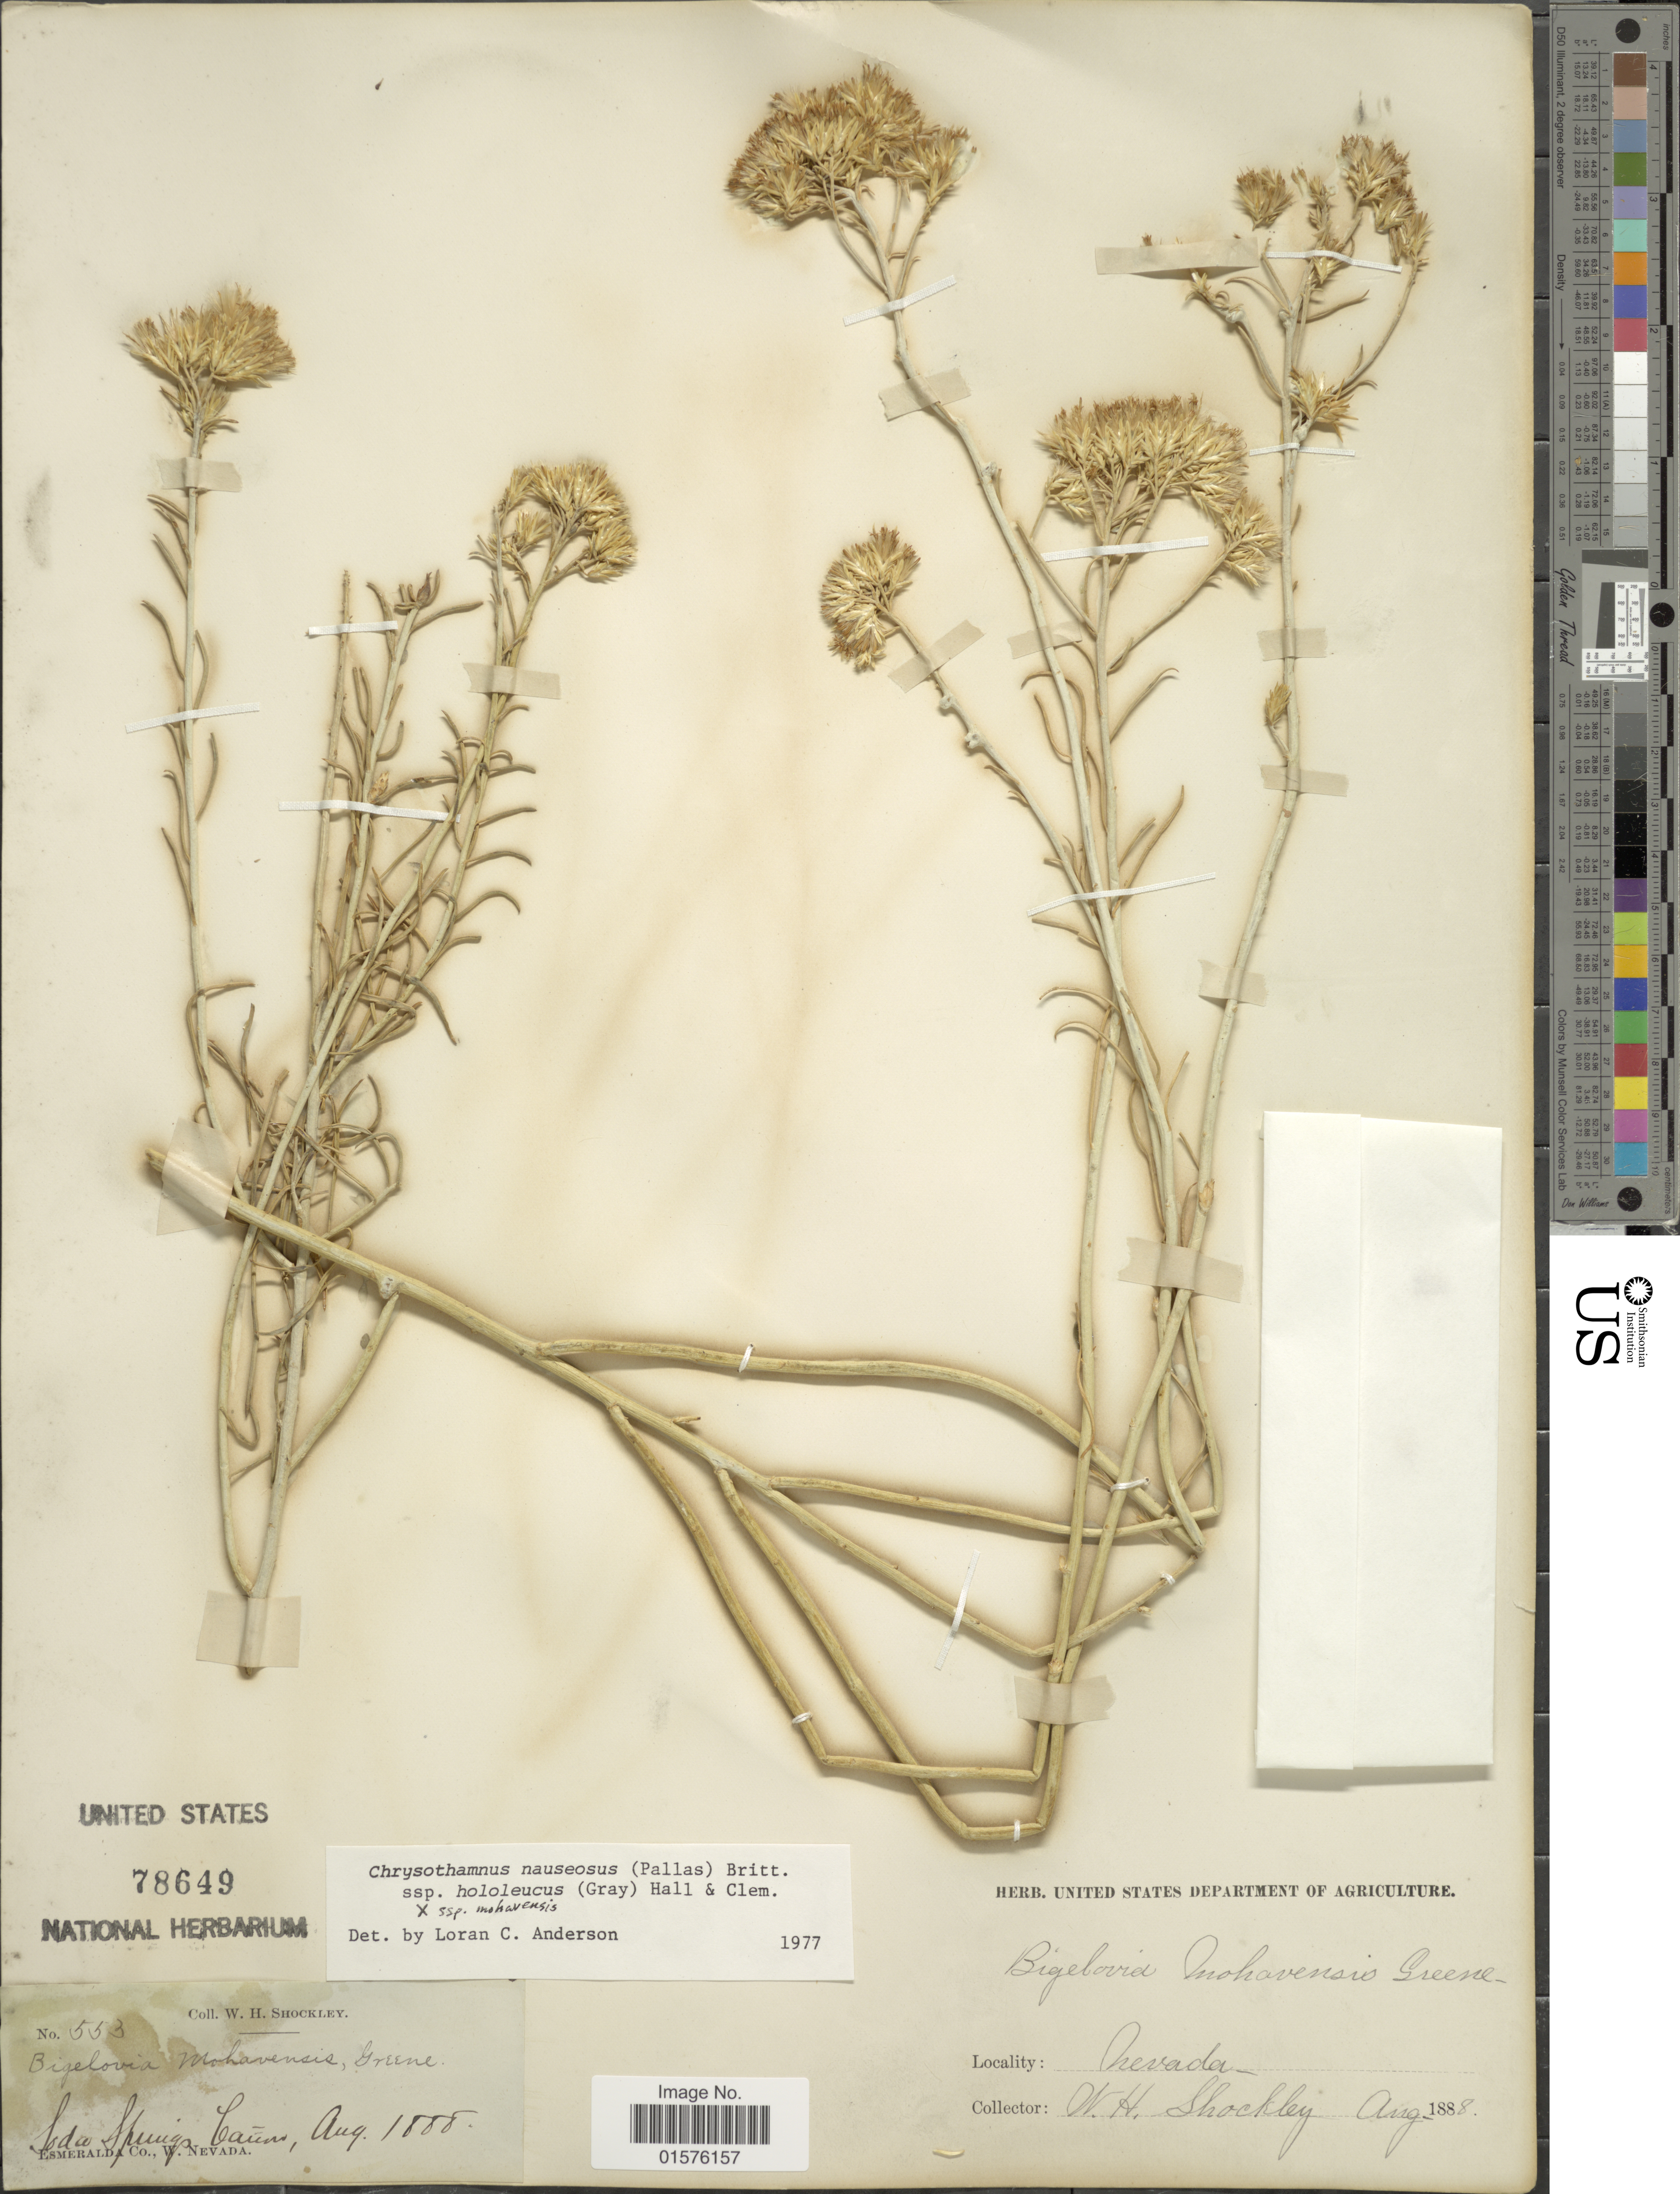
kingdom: Plantae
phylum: Tracheophyta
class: Magnoliopsida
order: Asterales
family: Asteraceae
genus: Ericameria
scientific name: Ericameria nauseosa var. hololeuca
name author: (A. Gray) G.L. Nesom & G.I. Baird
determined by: Urbatsch, Lowell E., Curator (LSU), Louisiana State University (UNITED STATES)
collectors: W. Shockley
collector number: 553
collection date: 1888-08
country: United States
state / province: Nevada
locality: Ioda Springs Cañon, Esmerlada Co, W. Nevada.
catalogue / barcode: US 78649